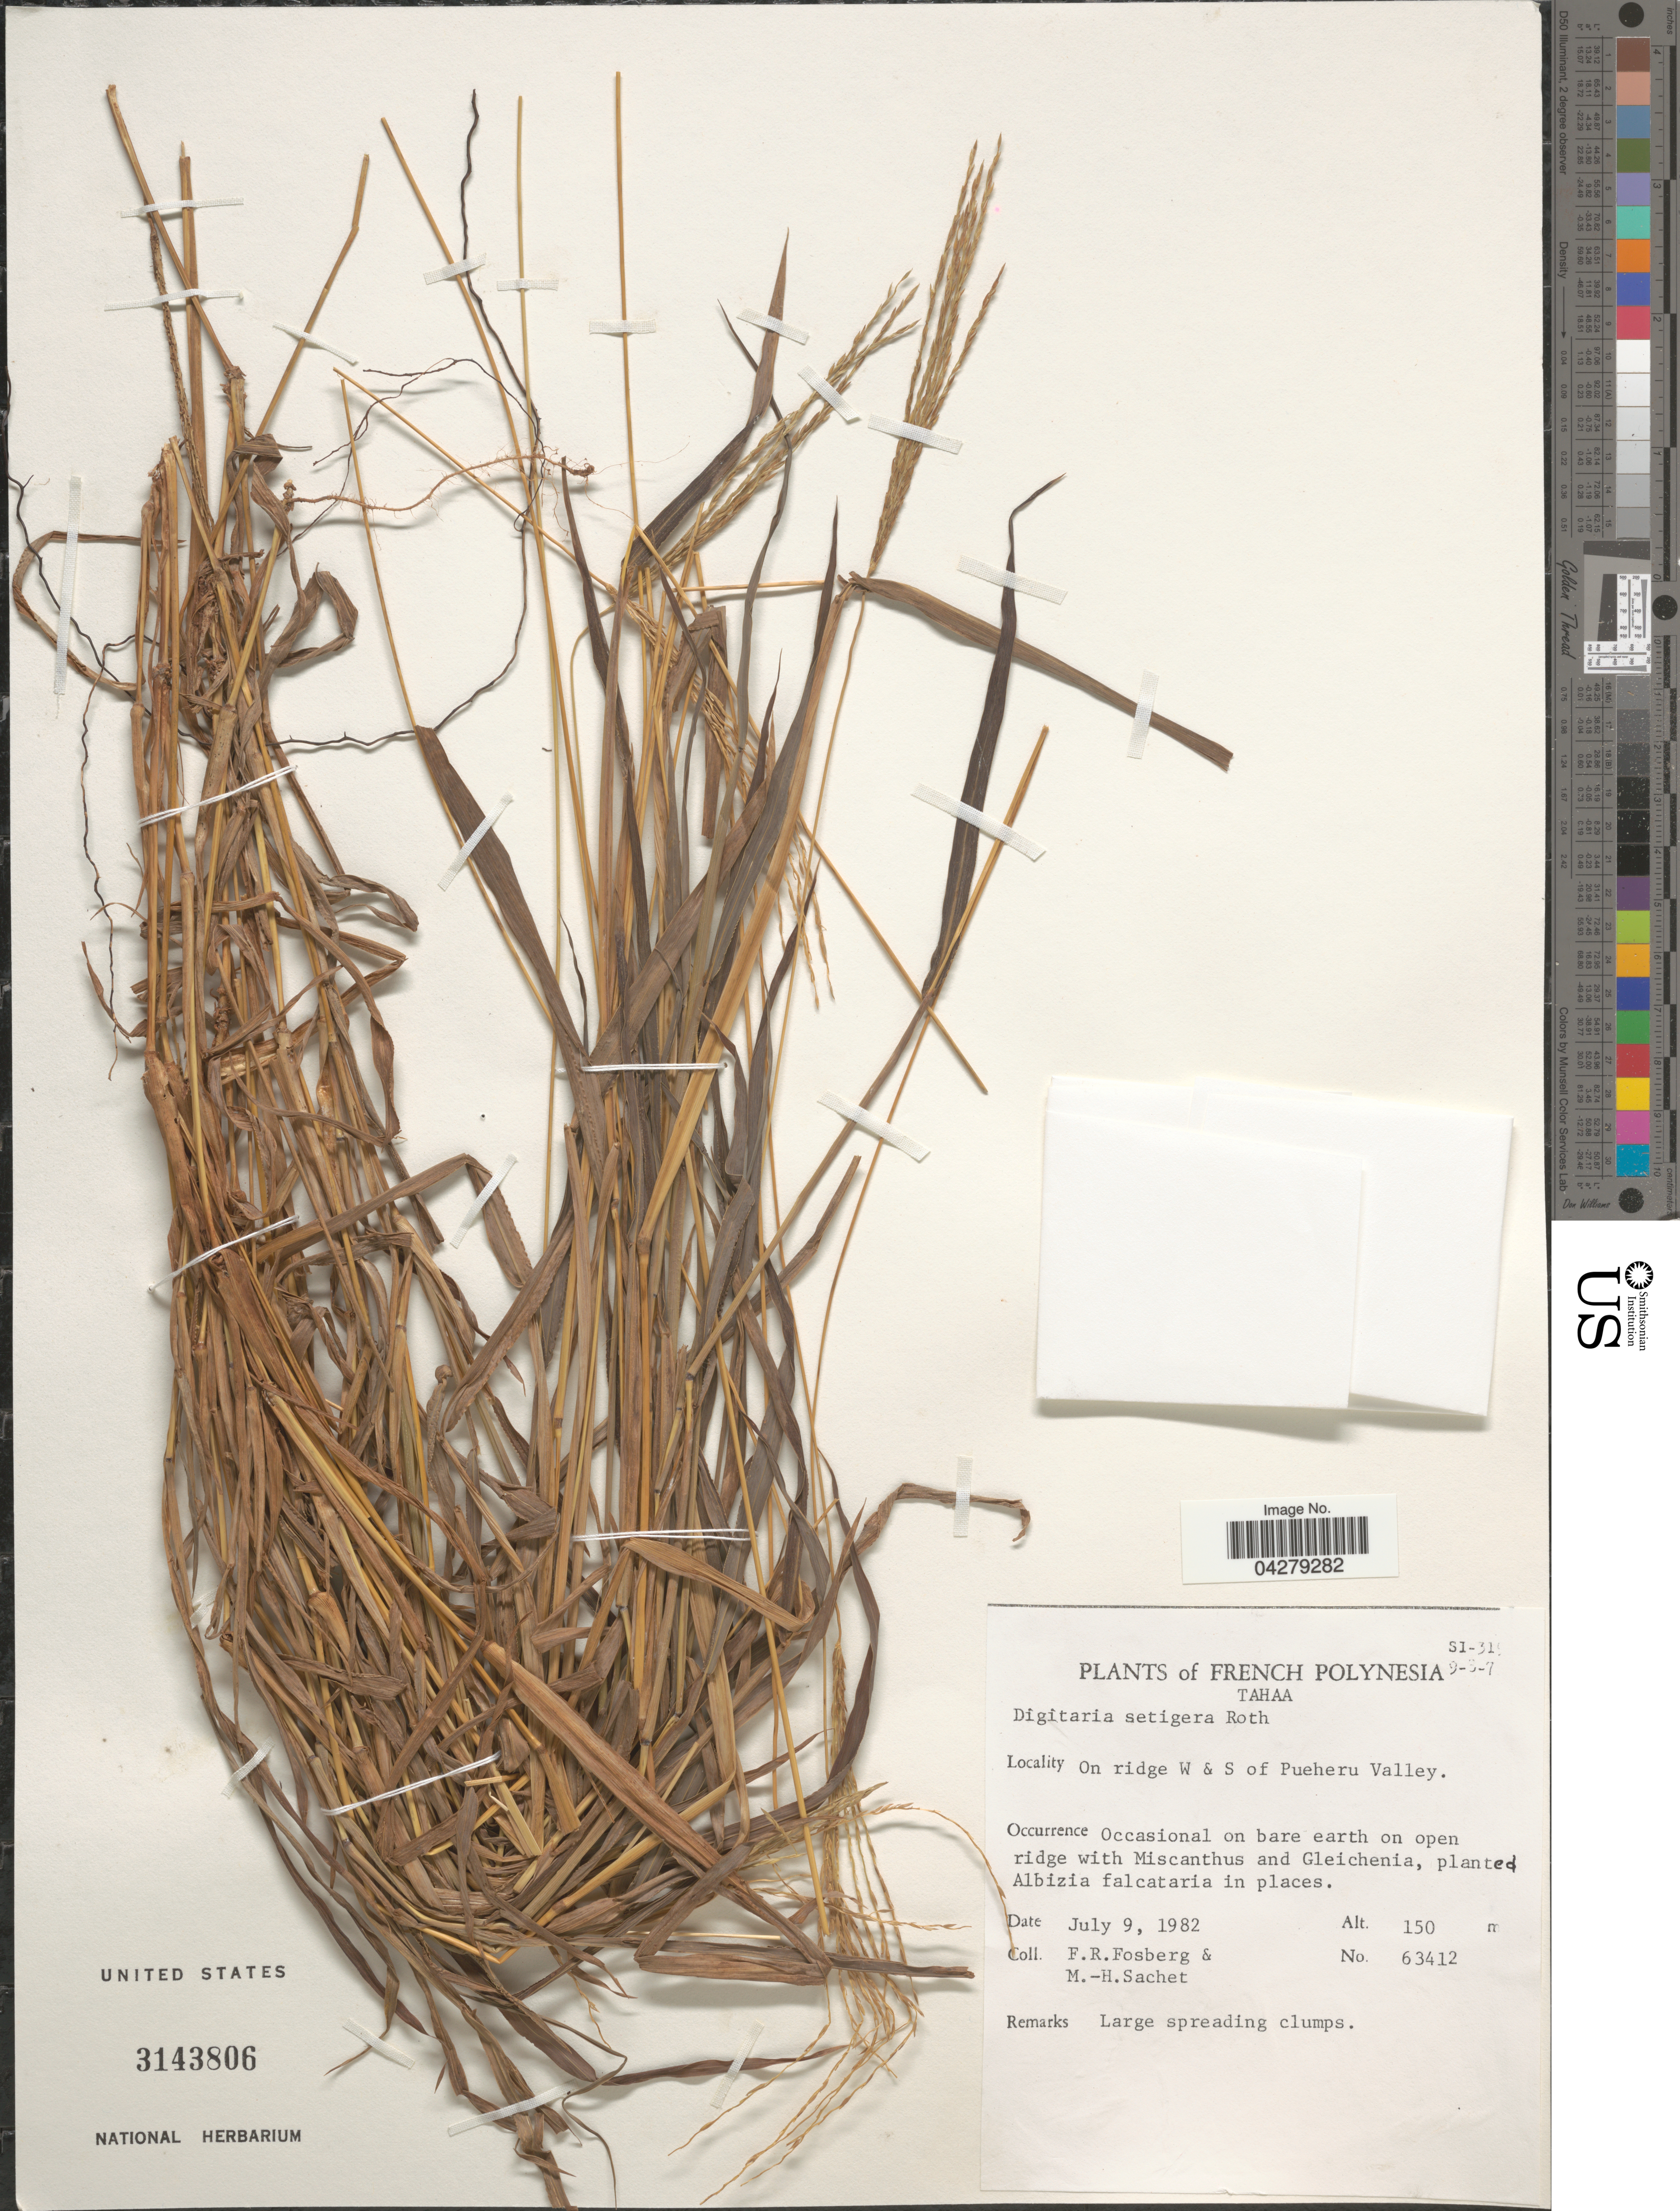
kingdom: Plantae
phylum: Tracheophyta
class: Liliopsida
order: Poales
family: Poaceae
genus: Digitaria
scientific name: Digitaria setigera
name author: Roth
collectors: F. R. Fosberg & M.-H. Sachet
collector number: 63412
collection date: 1982-07-09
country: French Polynesia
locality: Tahaa. On ridge W & S of Pueheru Valley.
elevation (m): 150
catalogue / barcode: US 3143806